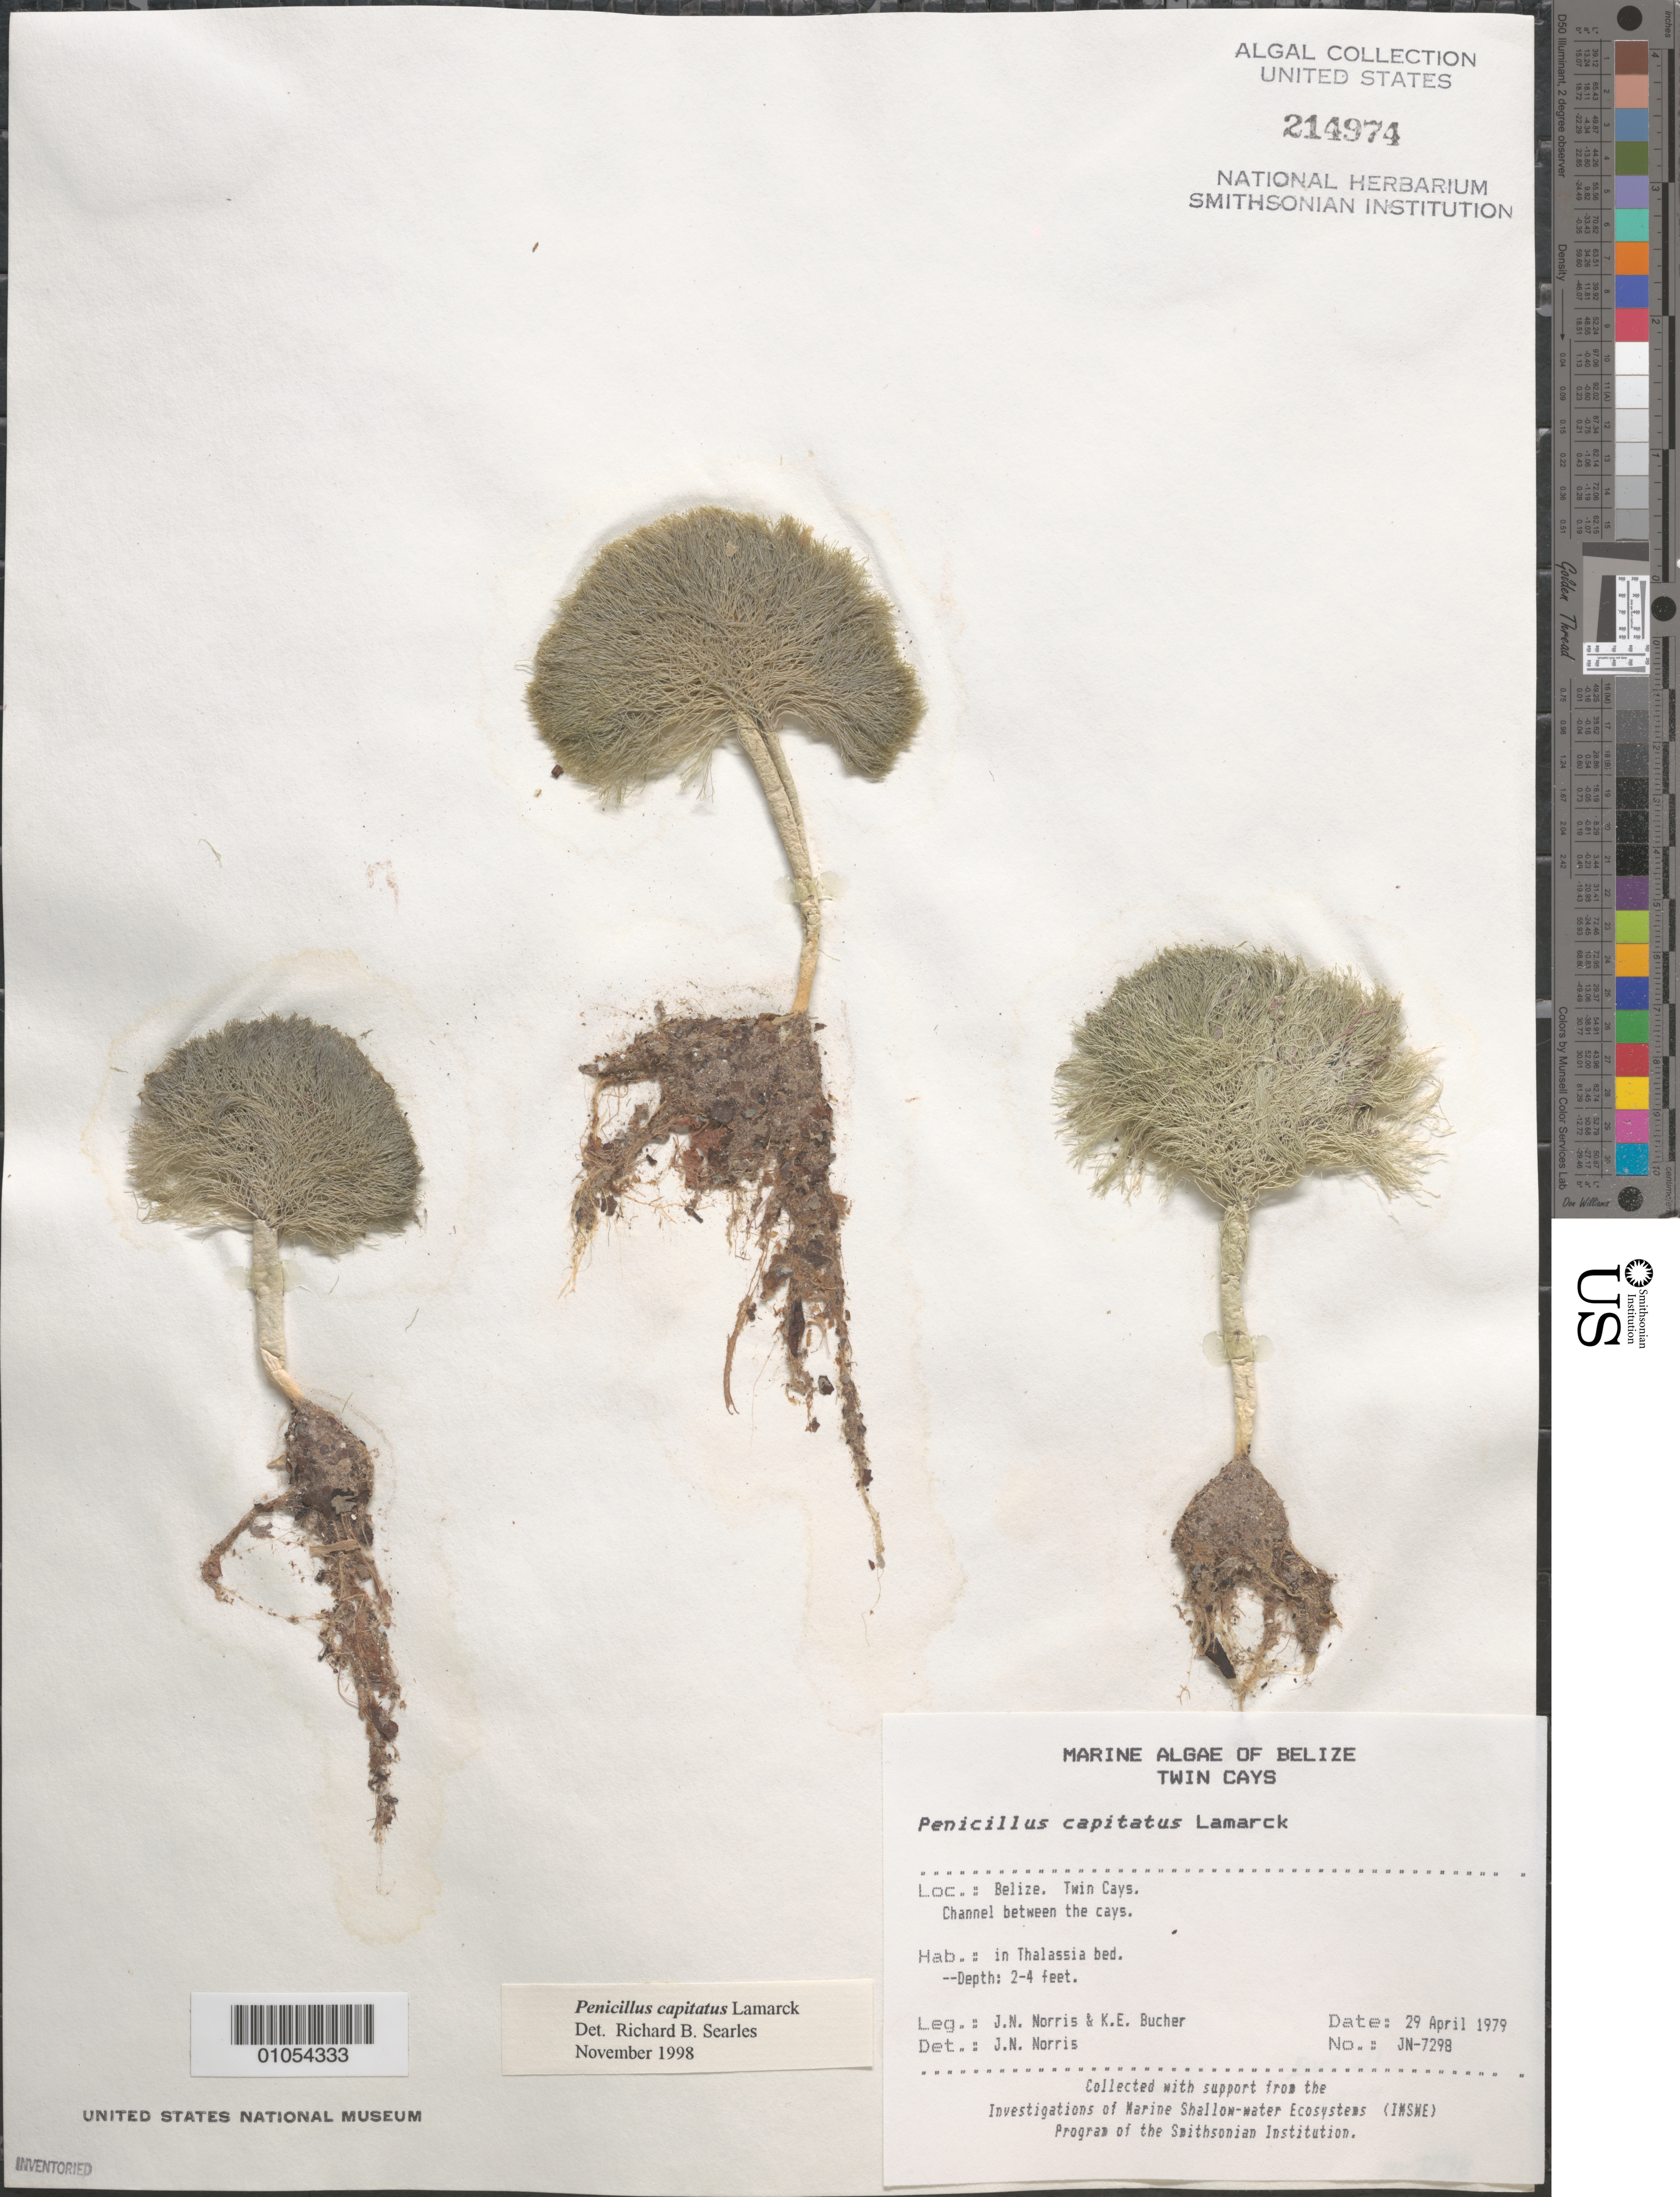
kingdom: Plantae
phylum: Chlorophyta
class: Ulvophyceae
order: Bryopsidales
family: Udoteaceae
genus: Penicillus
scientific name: Penicillus capitatus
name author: Lam.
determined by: Searles, R. B.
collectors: J. N. Norris & K. E. Bucher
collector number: JN-7298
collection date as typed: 29 Apr 1979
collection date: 1979-04-29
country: Belize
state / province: Stann Creek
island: Twin Cays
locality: Channel between Twin Cays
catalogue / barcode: US 214974